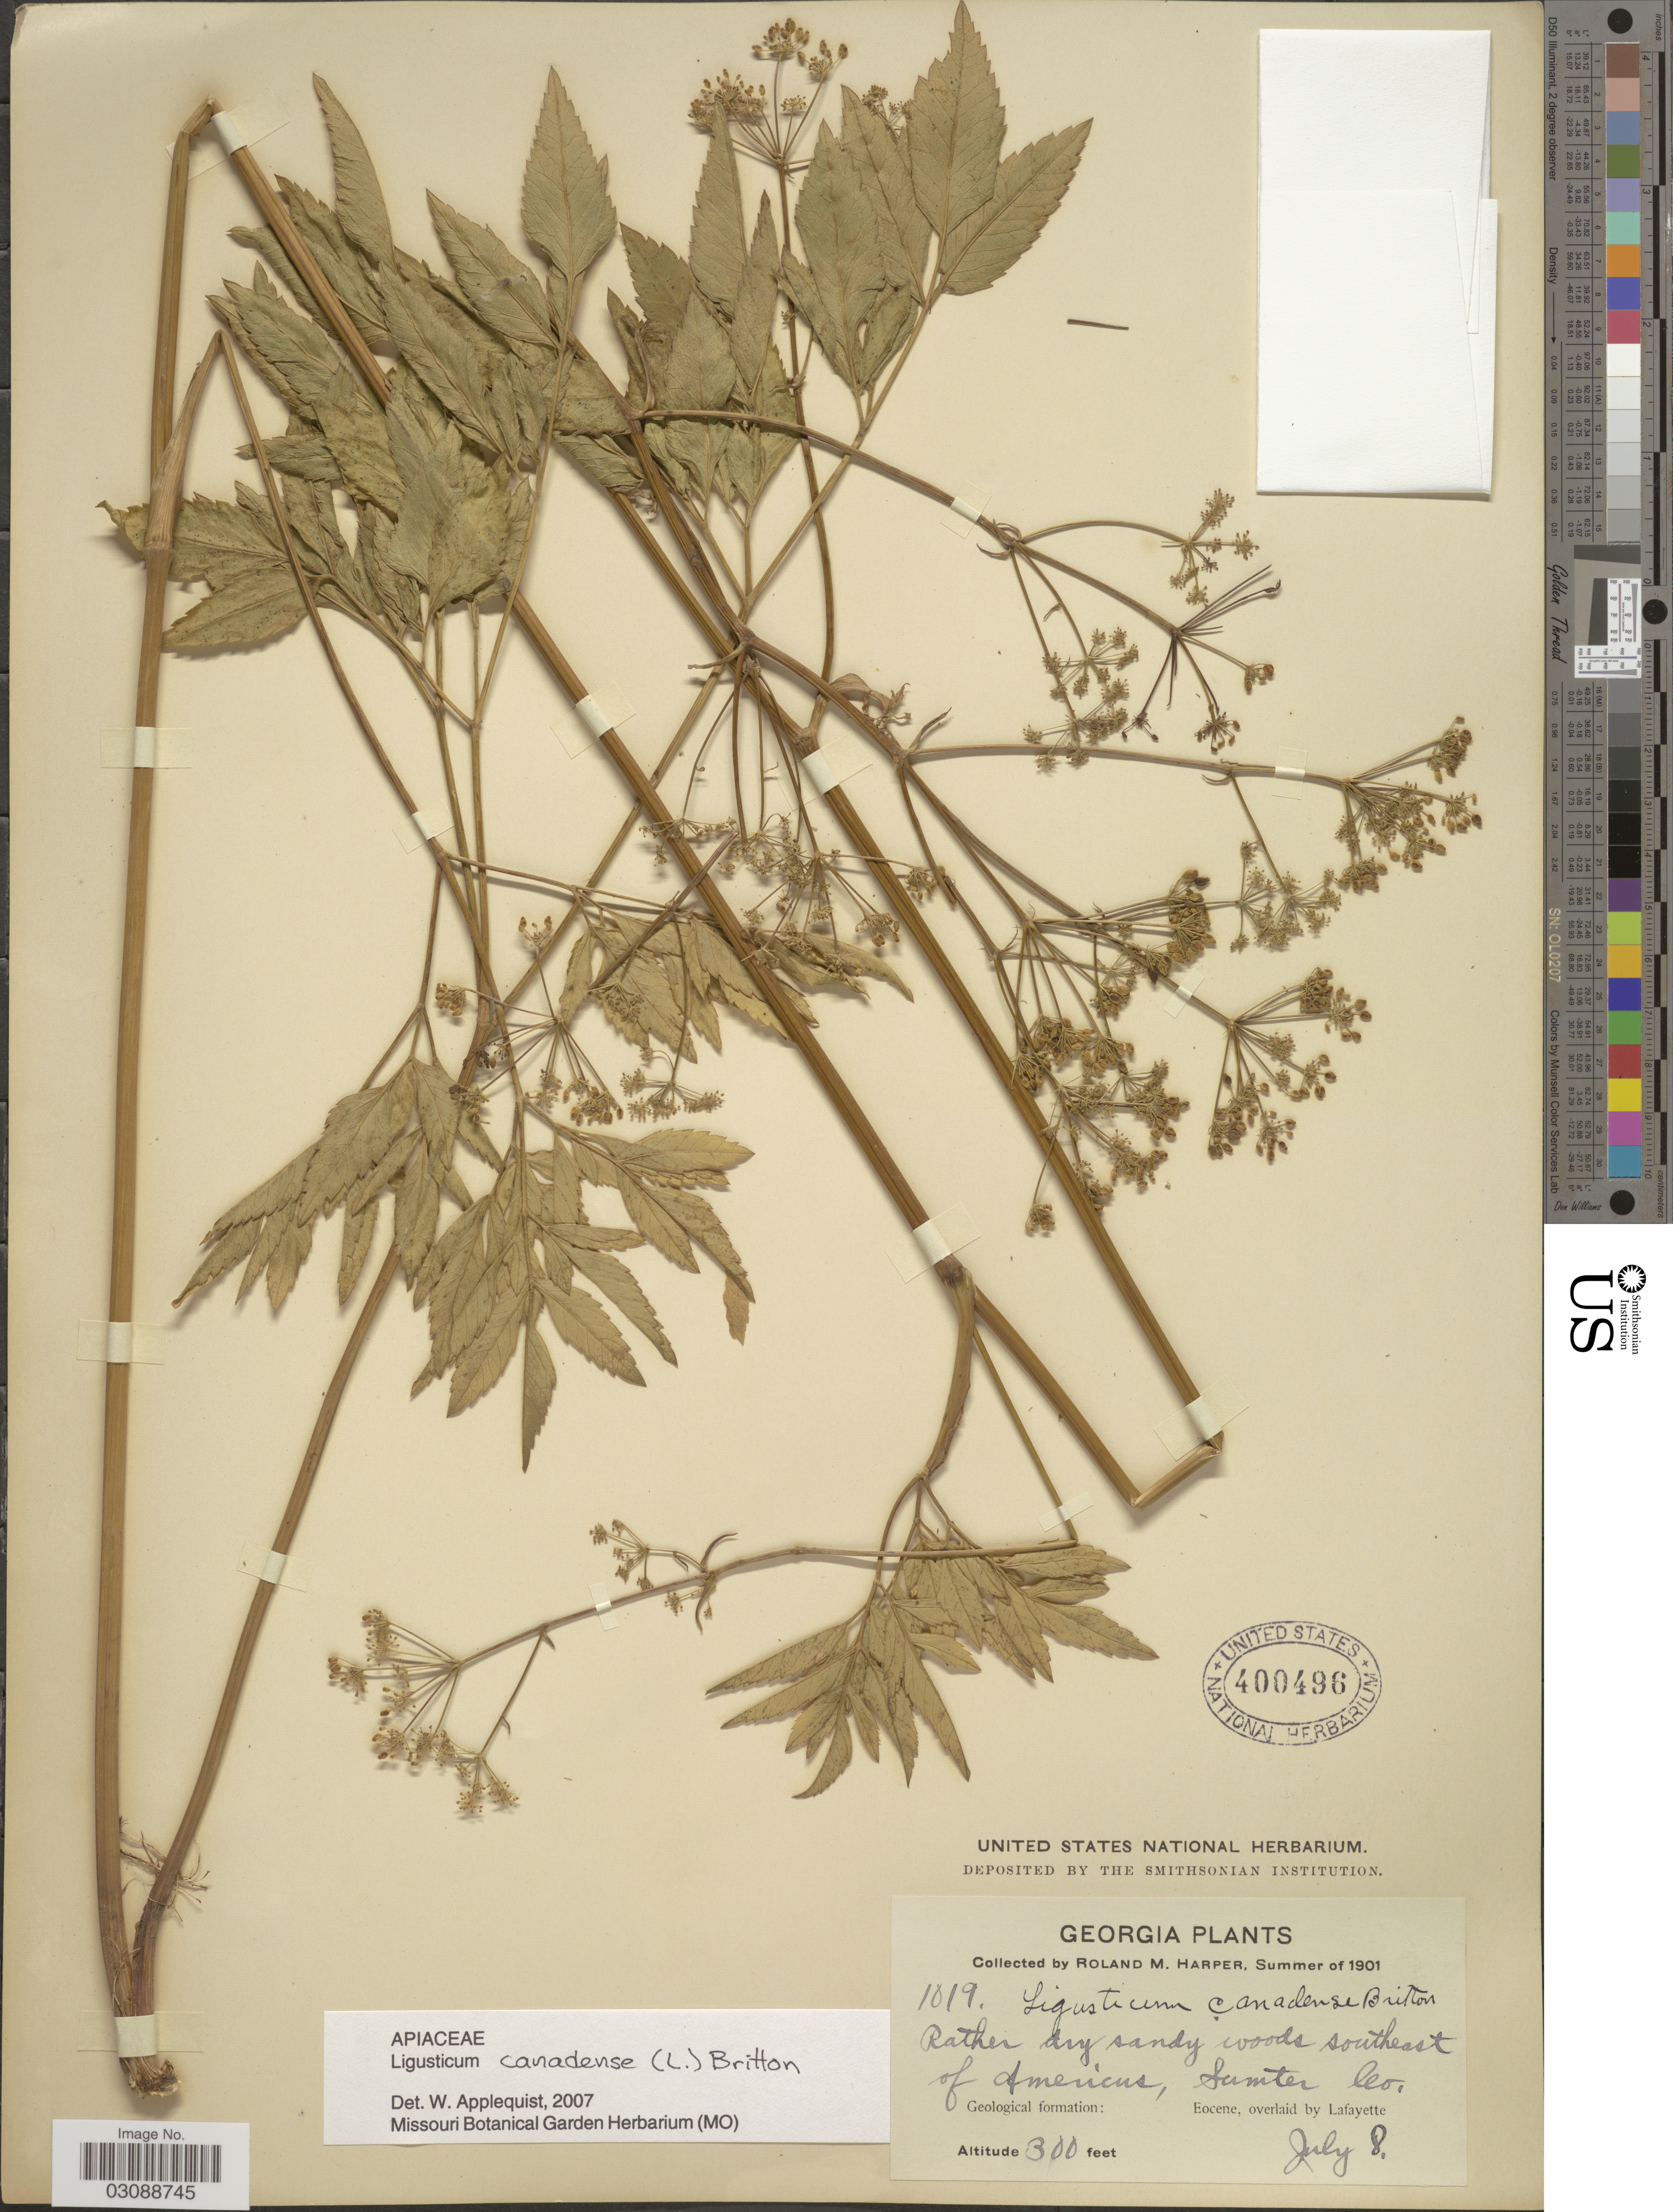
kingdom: Plantae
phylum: Tracheophyta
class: Magnoliopsida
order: Apiales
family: Apiaceae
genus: Ligusticum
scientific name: Ligusticum canadense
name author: (L.) Britton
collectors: R. M. Harper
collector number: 1819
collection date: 1901-07-08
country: United States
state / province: Georgia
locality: Southeast of Americus, Sumter Co.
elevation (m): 91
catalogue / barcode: US 400496